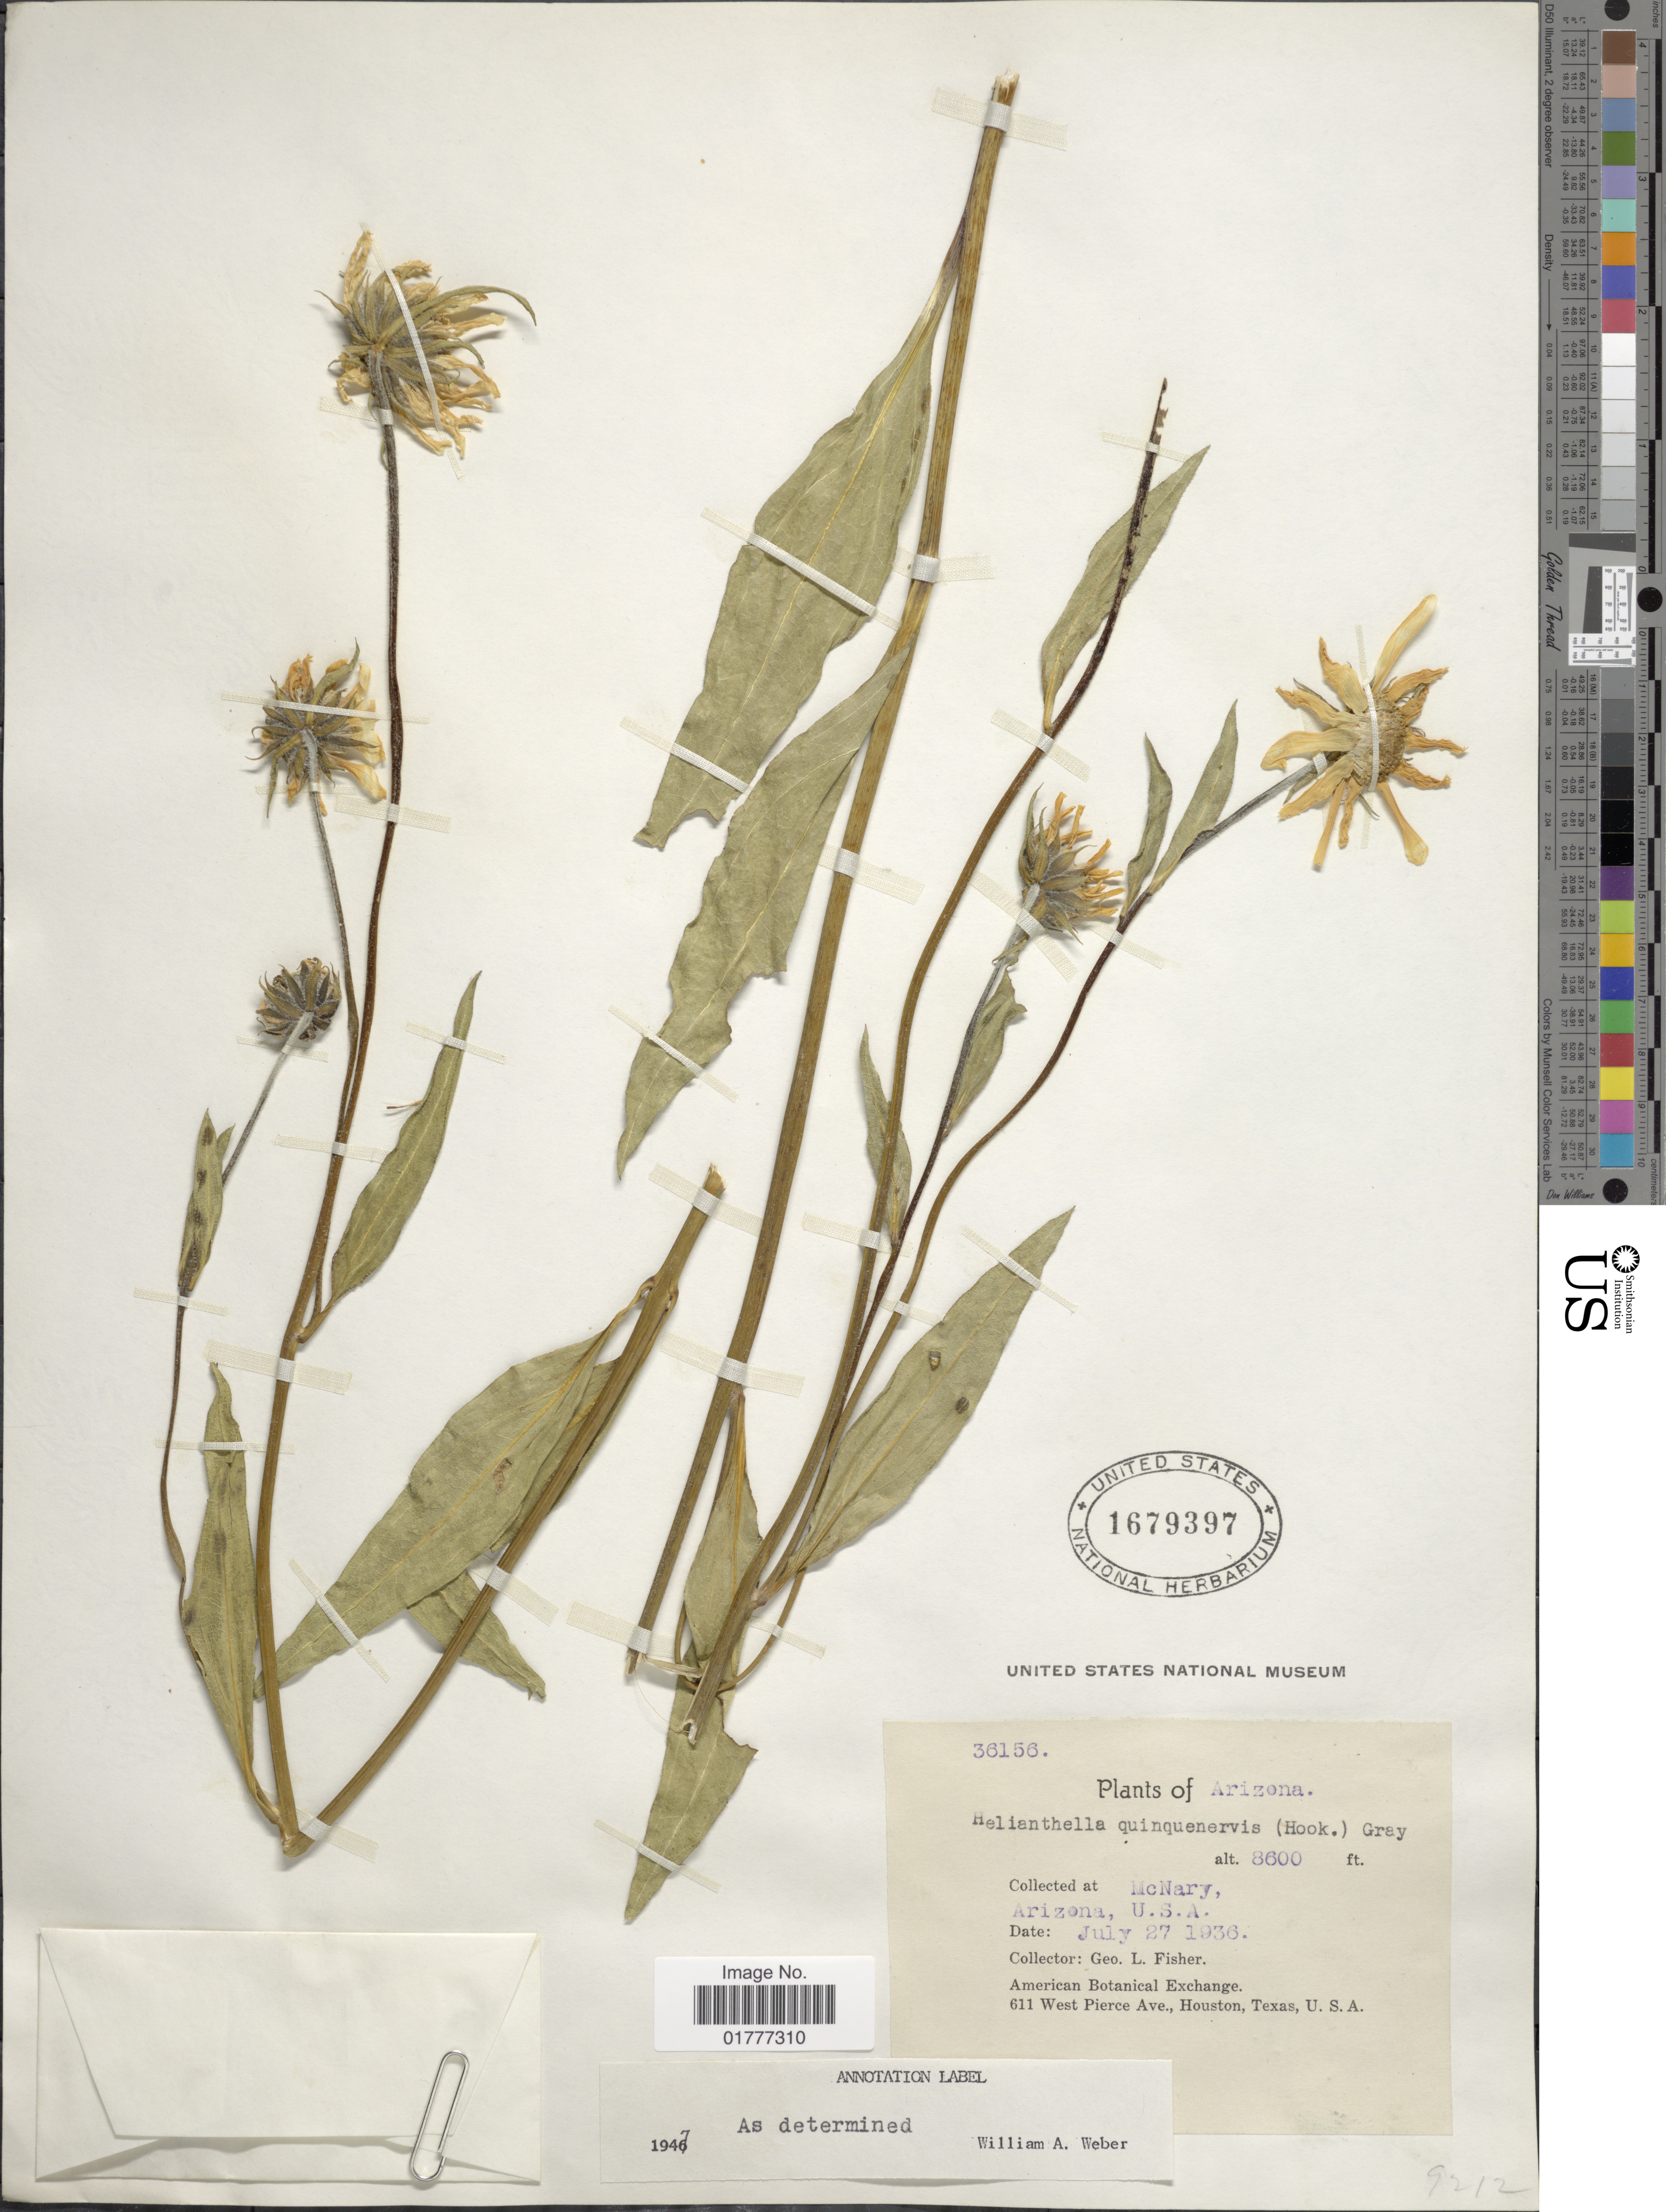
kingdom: Plantae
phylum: Tracheophyta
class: Magnoliopsida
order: Asterales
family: Asteraceae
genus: Helianthella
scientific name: Helianthella quinquenervis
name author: (Hook.) A. Gray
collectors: G. L. Fisher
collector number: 36156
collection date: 1936-07-27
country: United States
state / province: Arizona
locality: Mcnary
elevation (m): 2621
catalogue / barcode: US 1679397